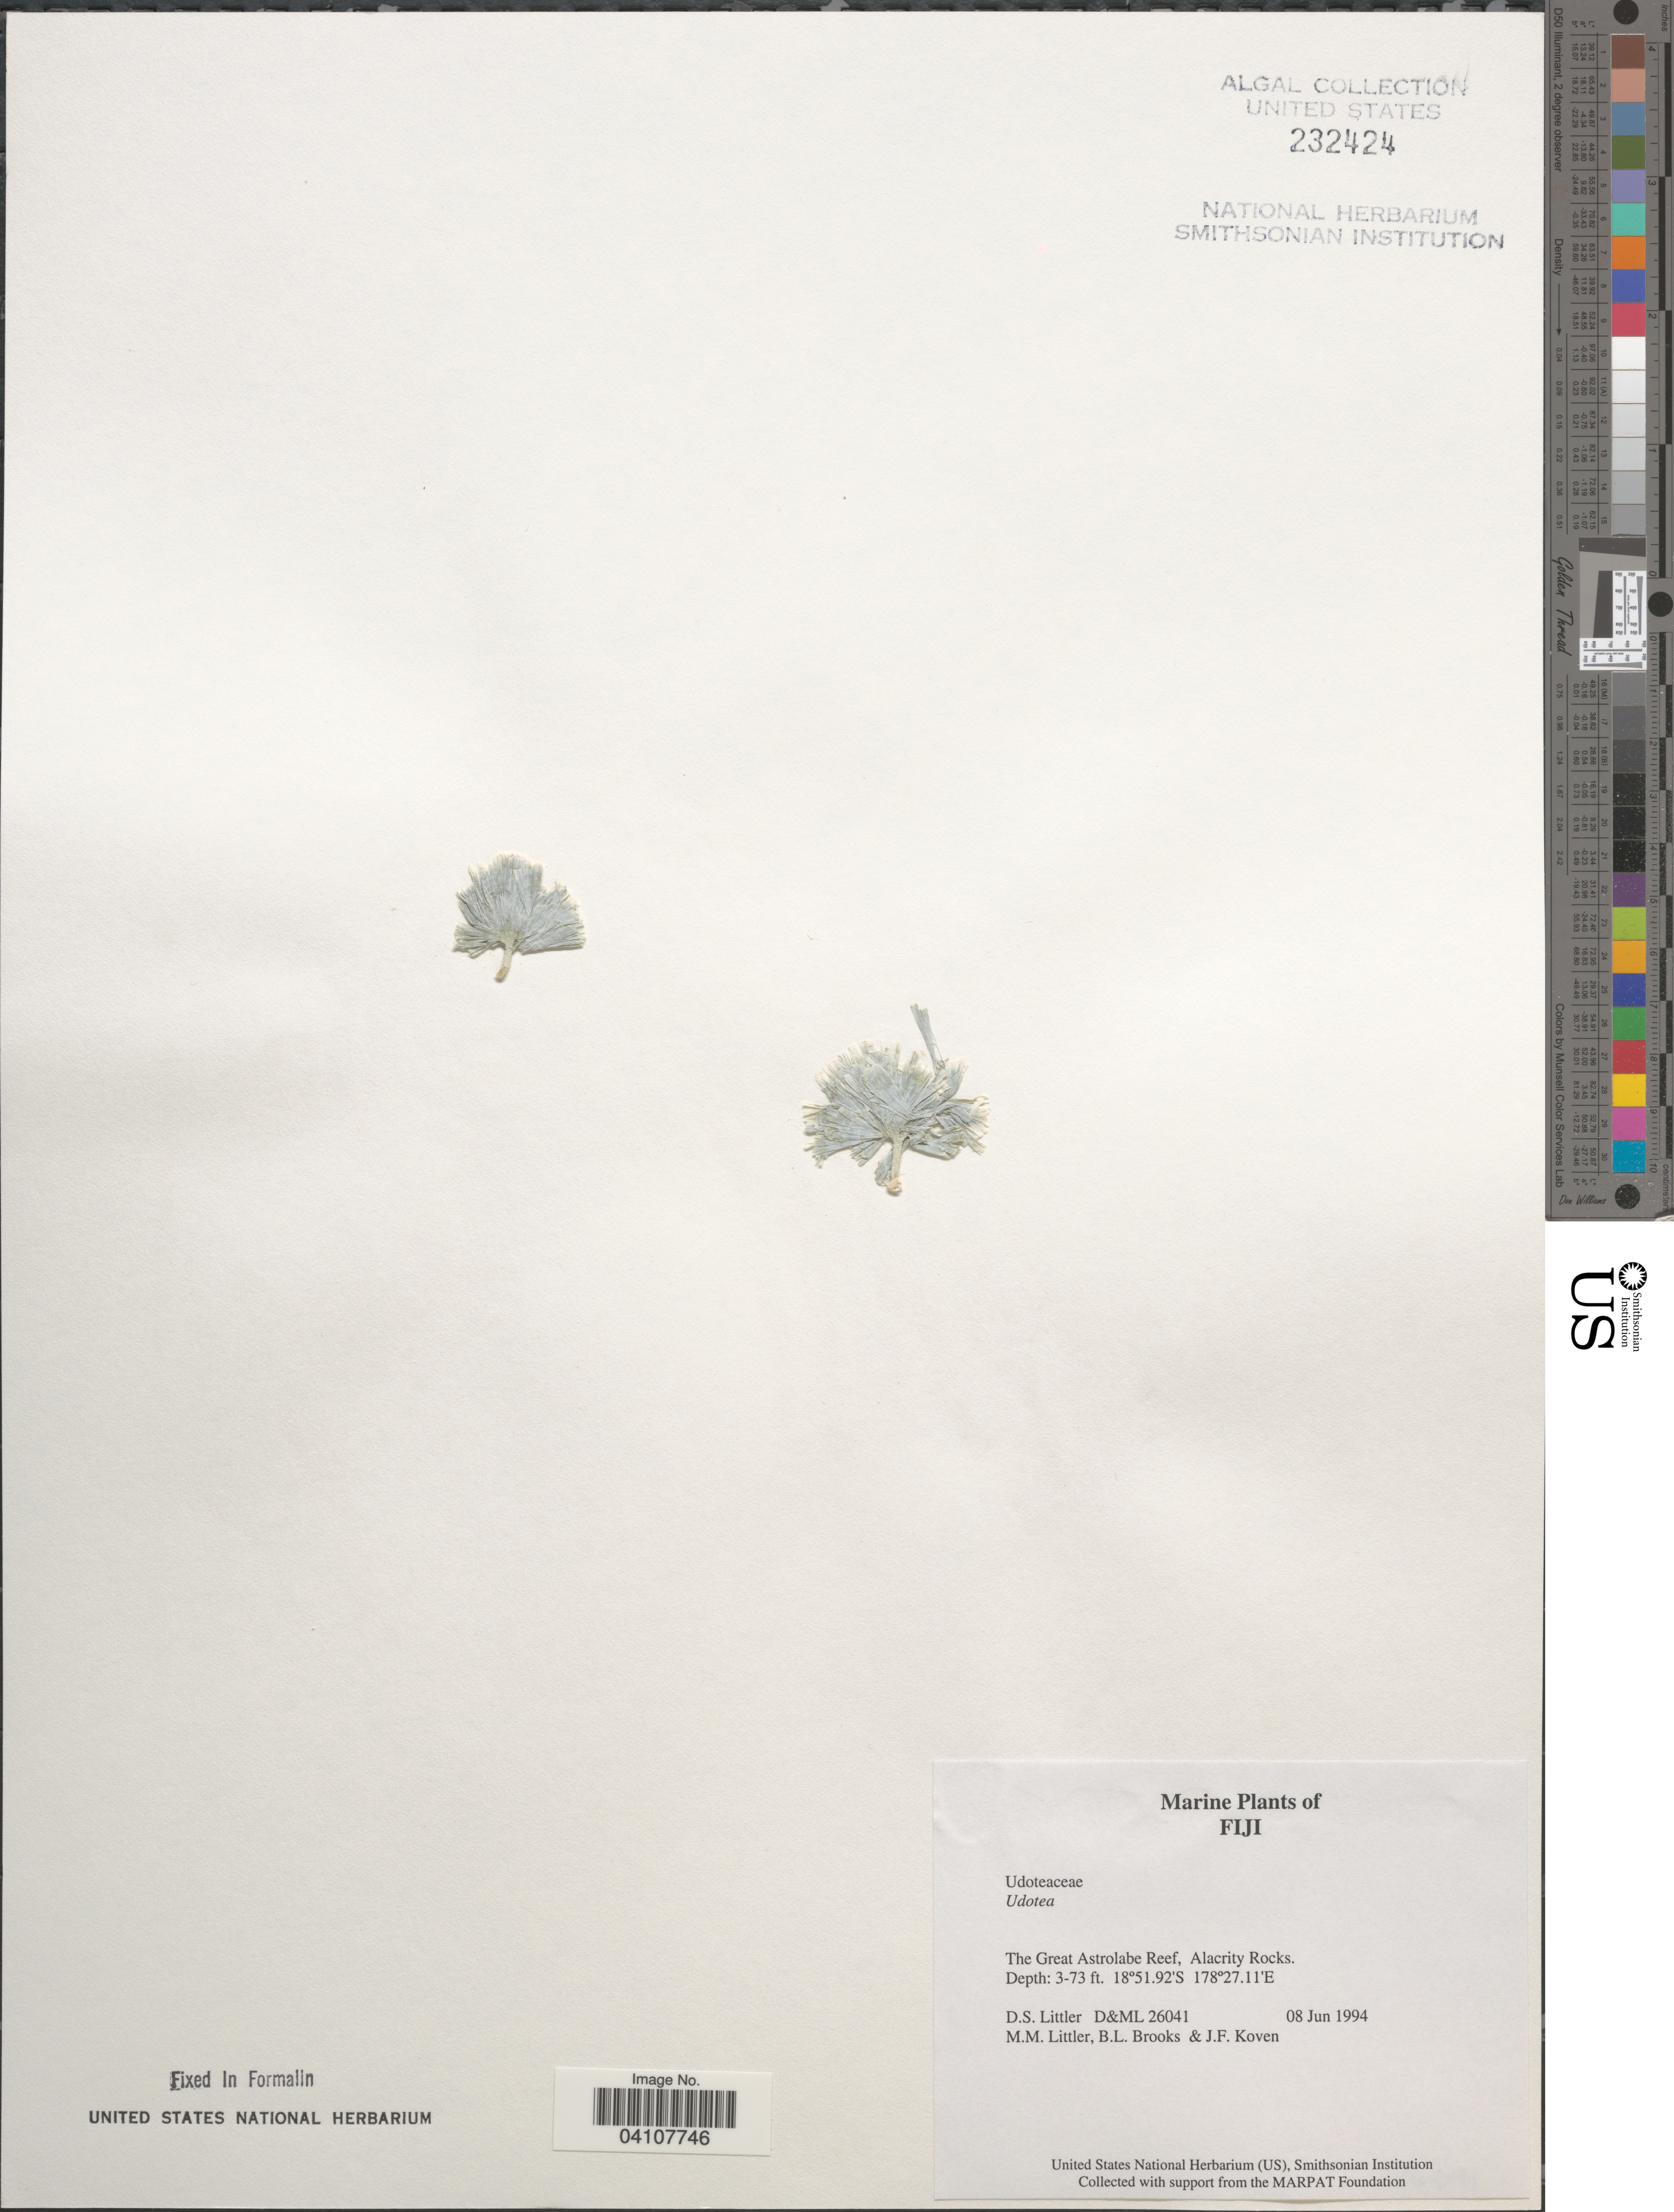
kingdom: Plantae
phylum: Chlorophyta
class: Ulvophyceae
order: Bryopsidales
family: Udoteaceae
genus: Udotea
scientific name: Udotea sp.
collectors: D. S. Littler, B. Brooks & J. Koven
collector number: D&ML26041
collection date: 1994-06-08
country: Fiji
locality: The Great Astrolabe Reef, Alacrity Rocks.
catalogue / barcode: US 232424